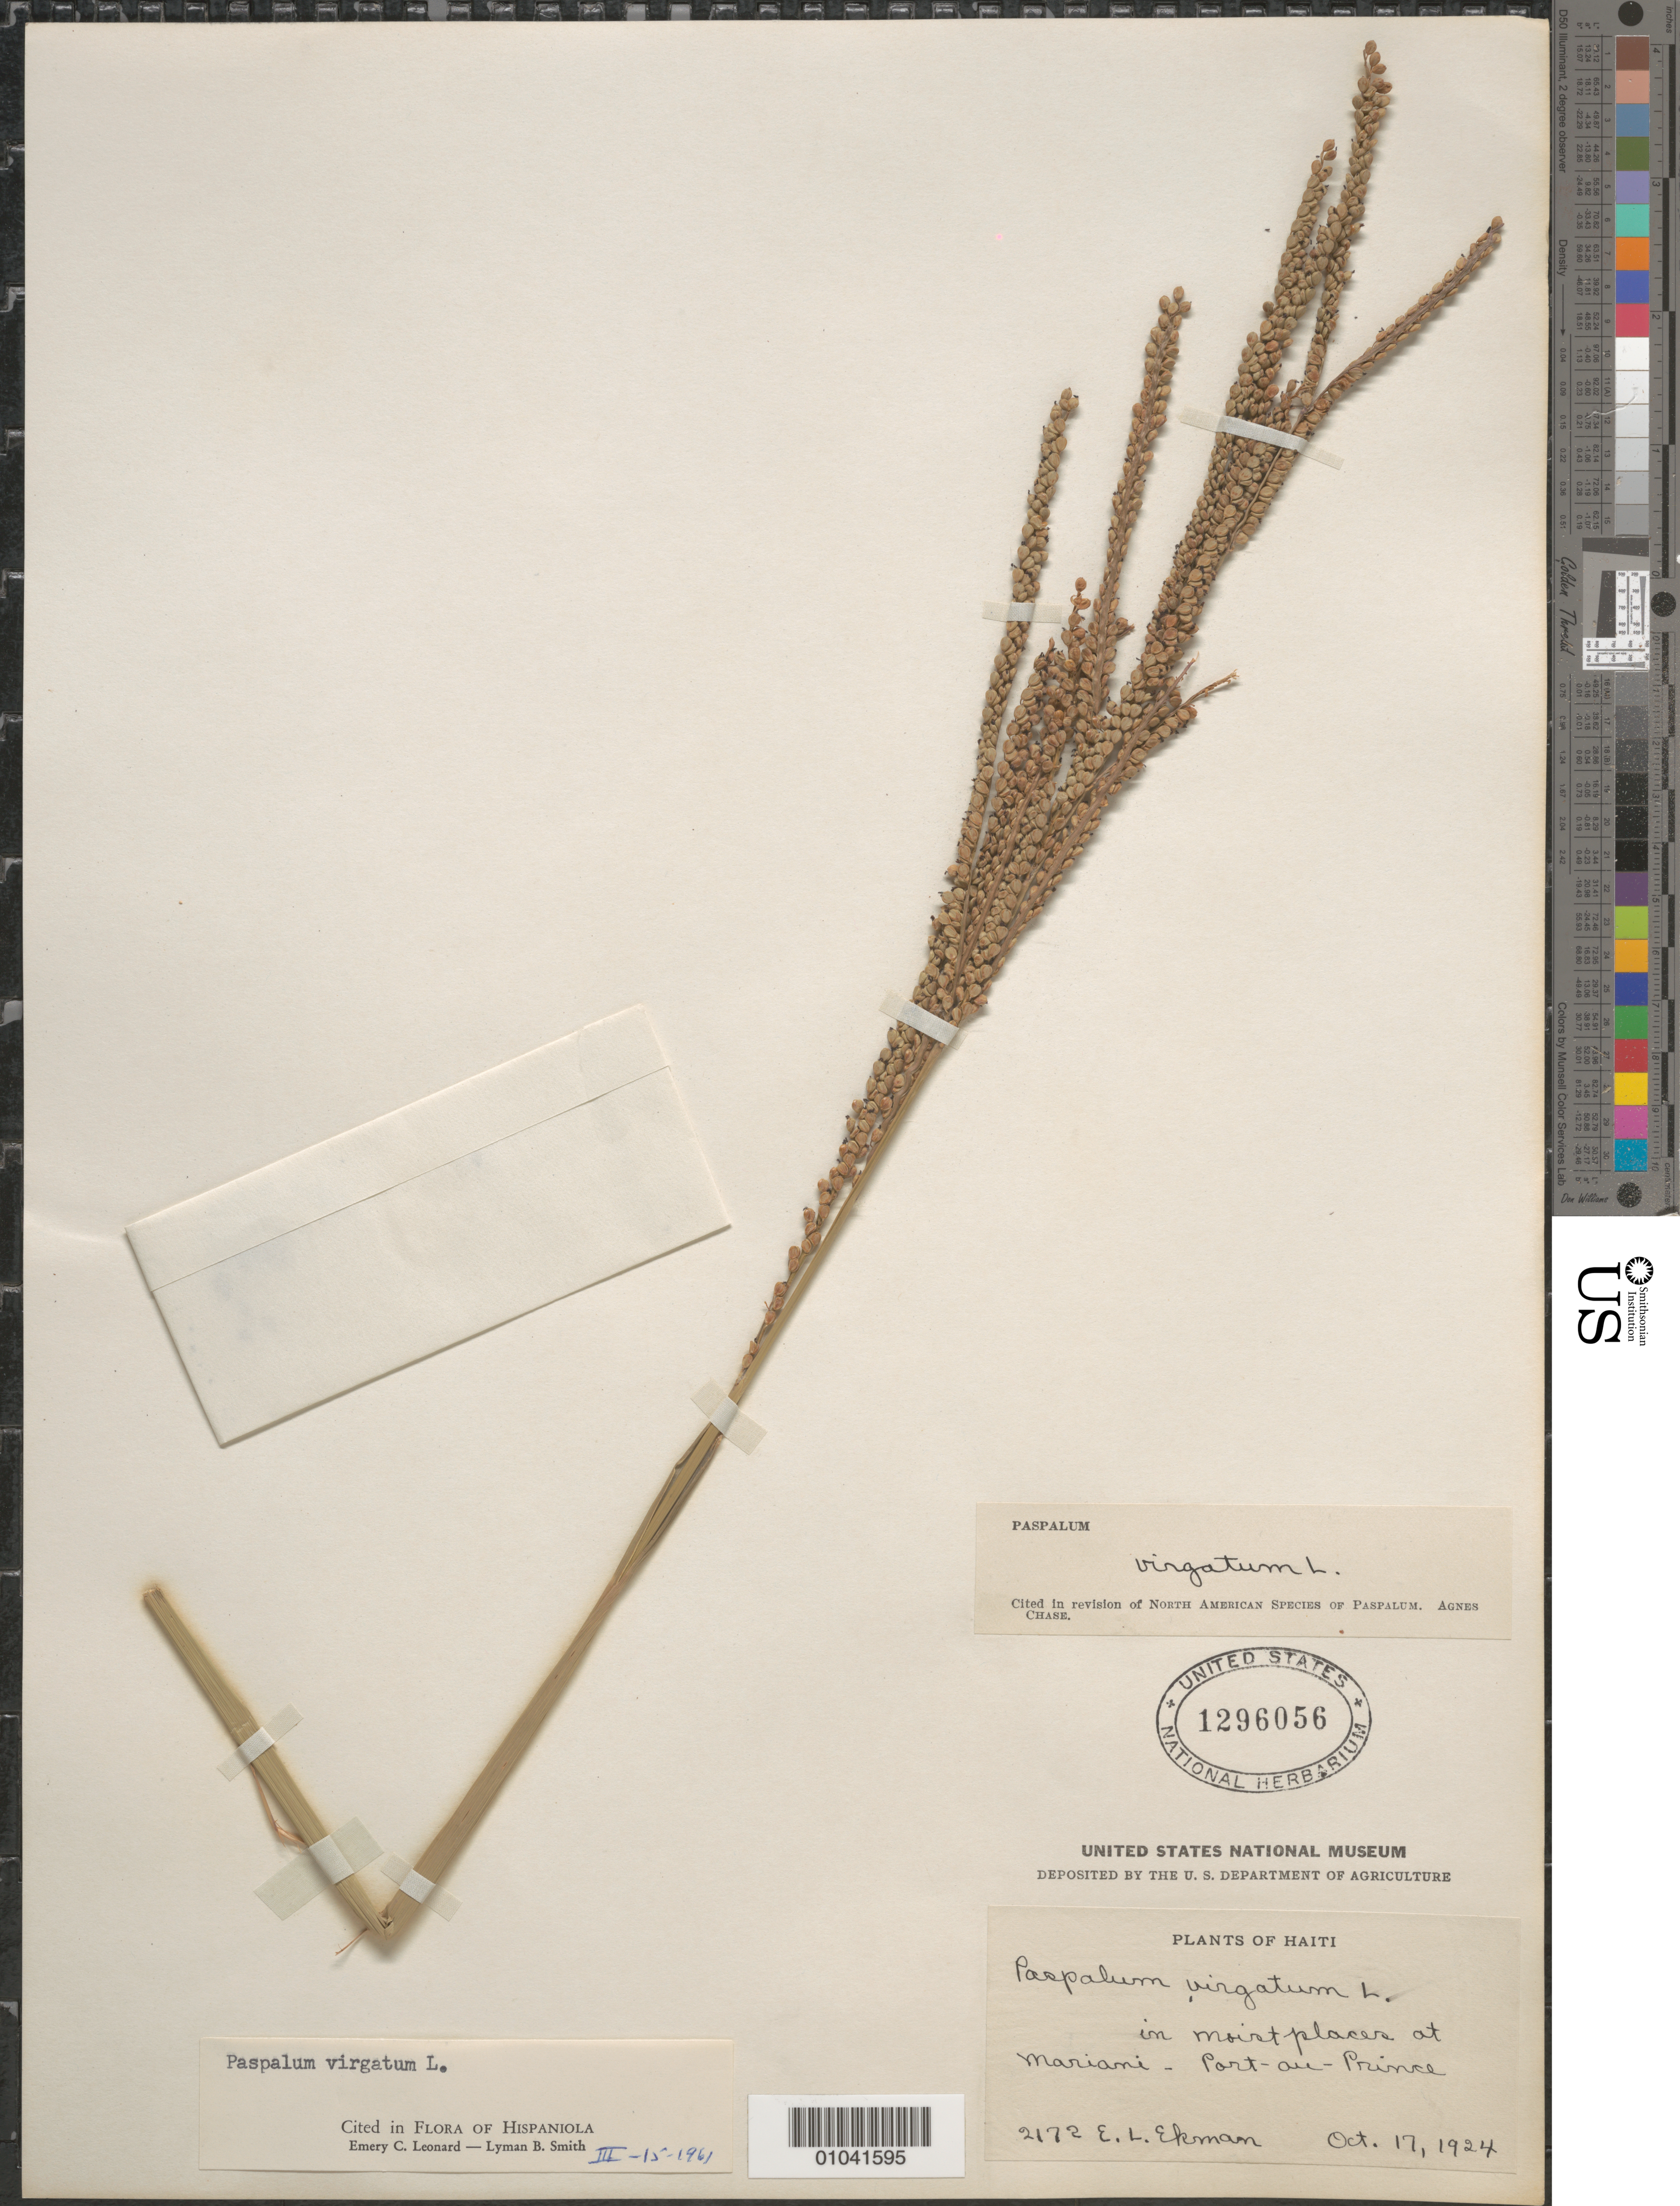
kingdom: Plantae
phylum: Tracheophyta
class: Liliopsida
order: Poales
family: Poaceae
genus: Paspalum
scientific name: Paspalum virgatum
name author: L.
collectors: E. L. Ekman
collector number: H 2172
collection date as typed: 17 Oct 1924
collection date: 1924-10-17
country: Haiti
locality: Mariani, Port-au-Prince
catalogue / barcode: US 1296056